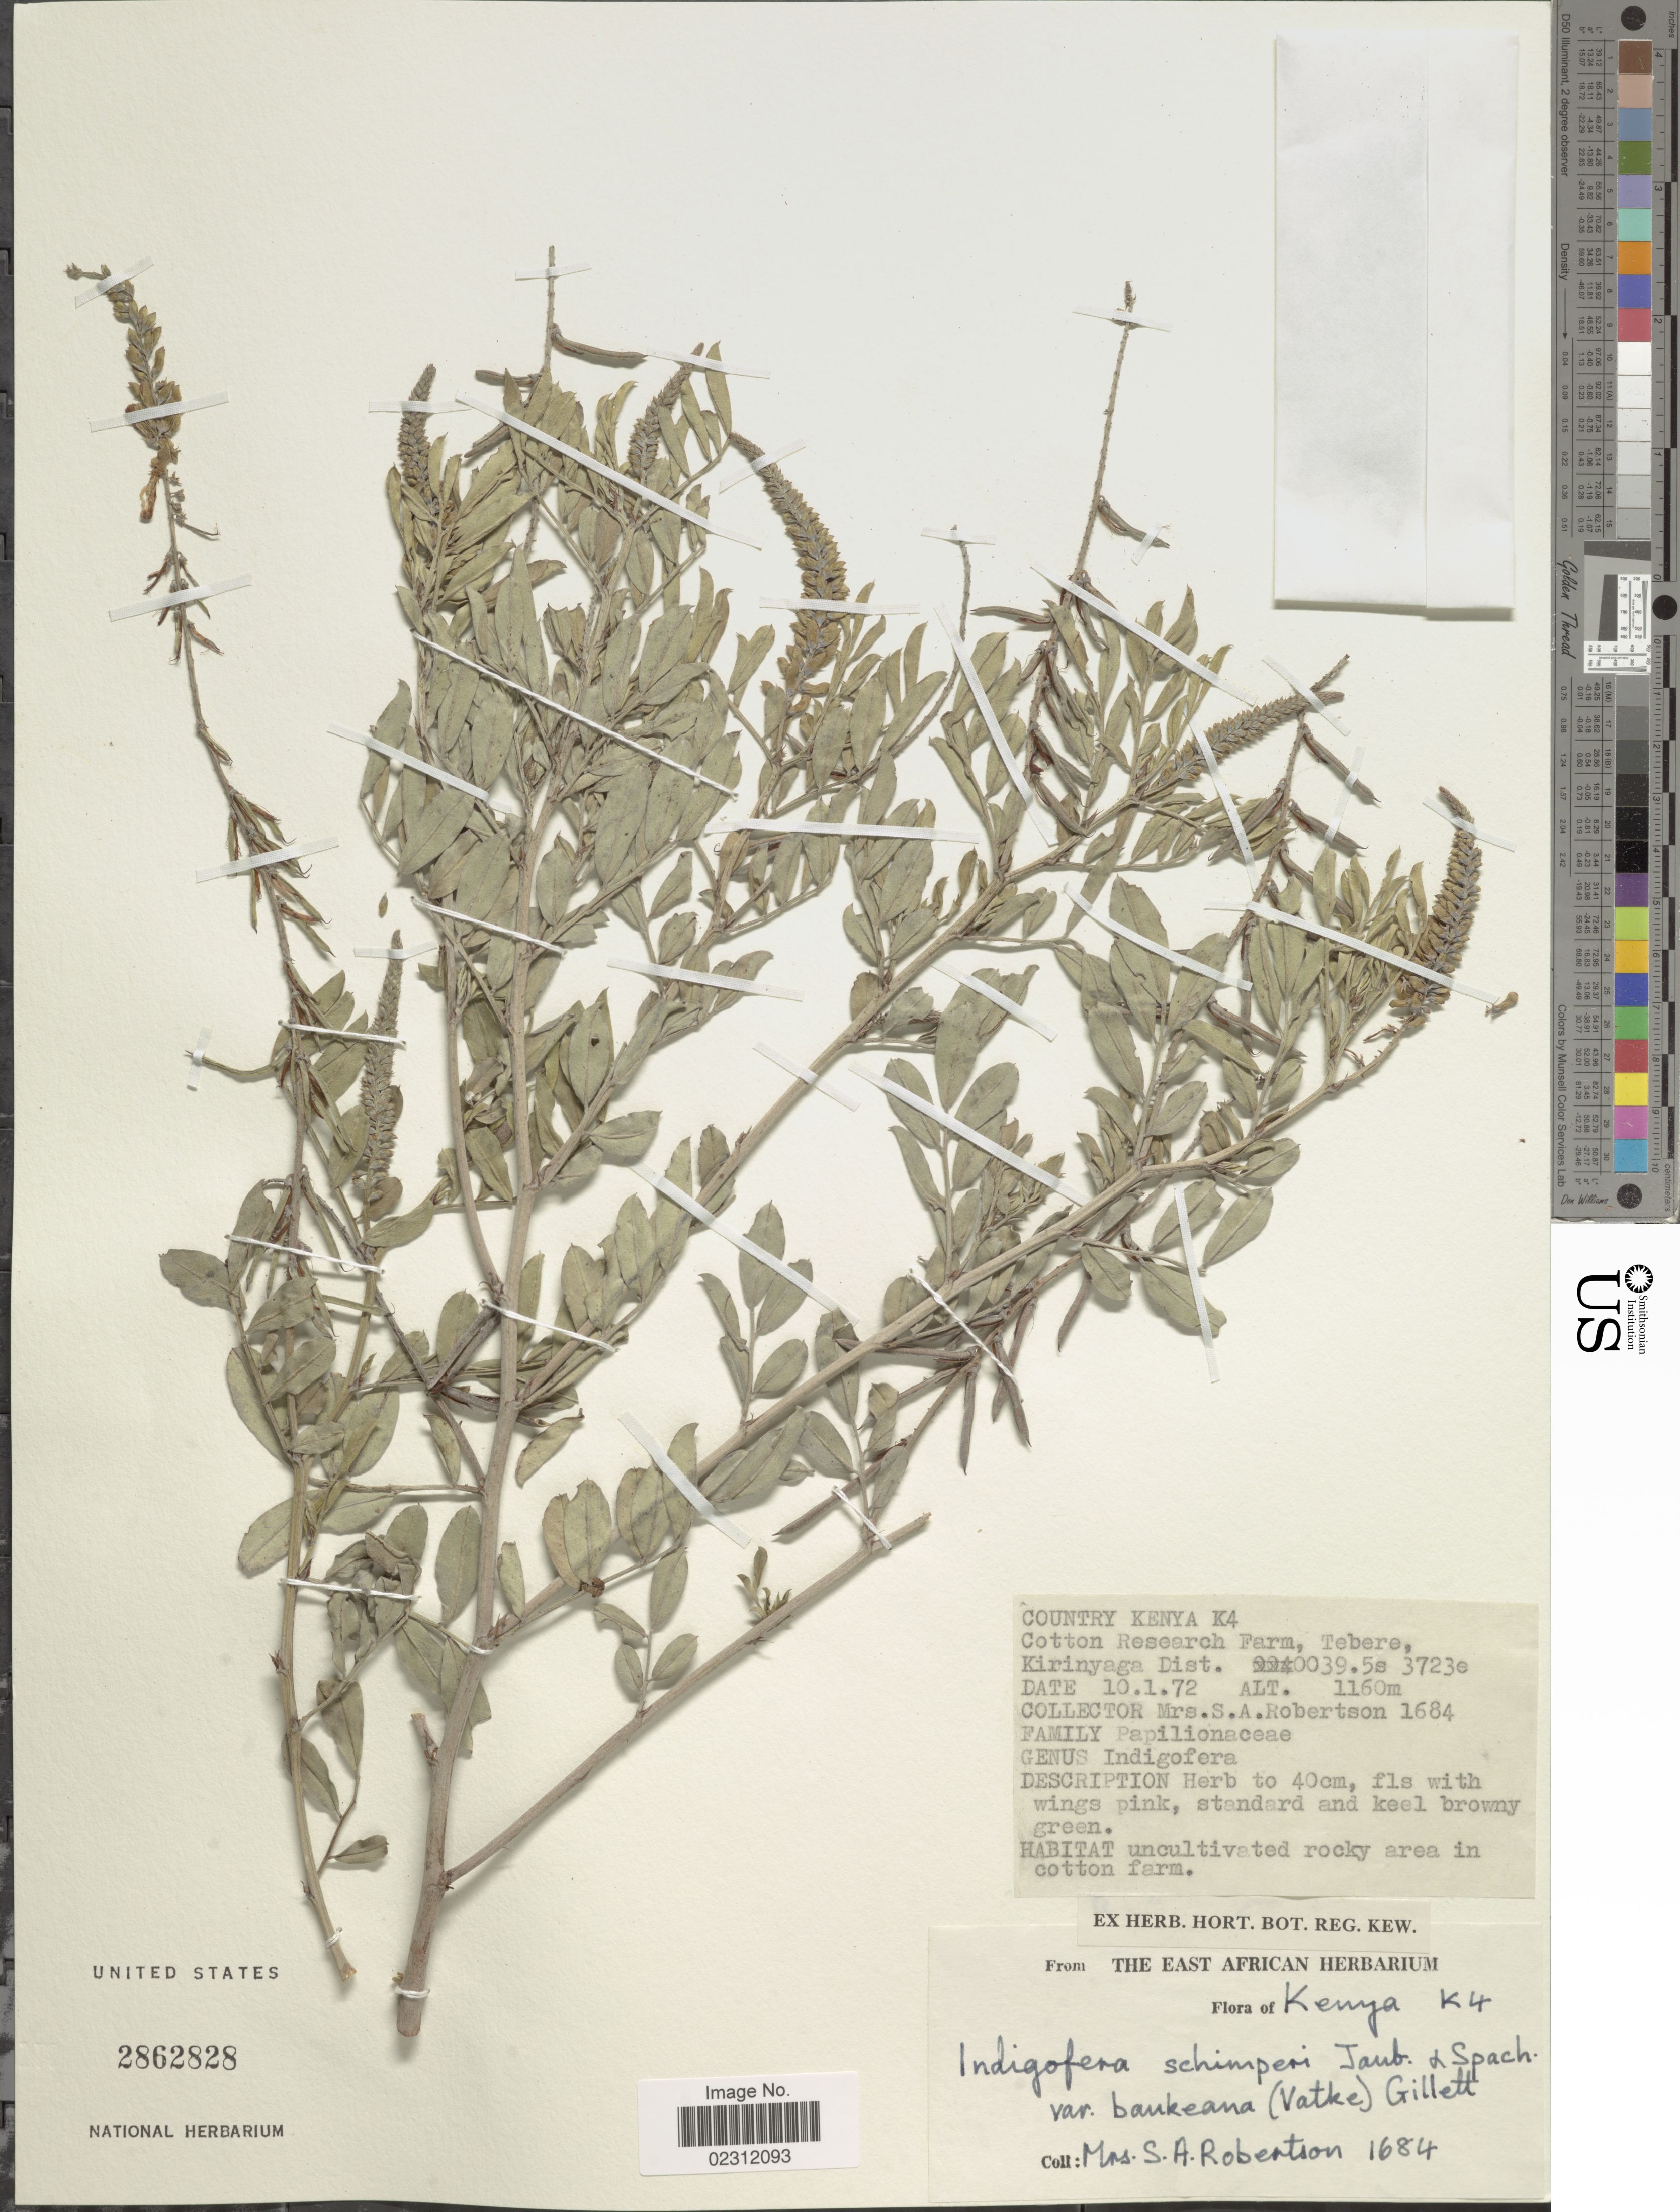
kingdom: Plantae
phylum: Tracheophyta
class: Magnoliopsida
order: Fabales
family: Fabaceae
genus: Indigofera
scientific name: Indigofera schimperi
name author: Jaub. & Spach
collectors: S. Robertson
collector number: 1684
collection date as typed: Transcribed d/m/y: 10/1/72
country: Kenya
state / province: Kirinyaga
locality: Kenya K4, Cotton research Farm, Tebere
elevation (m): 1160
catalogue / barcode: US 2862828